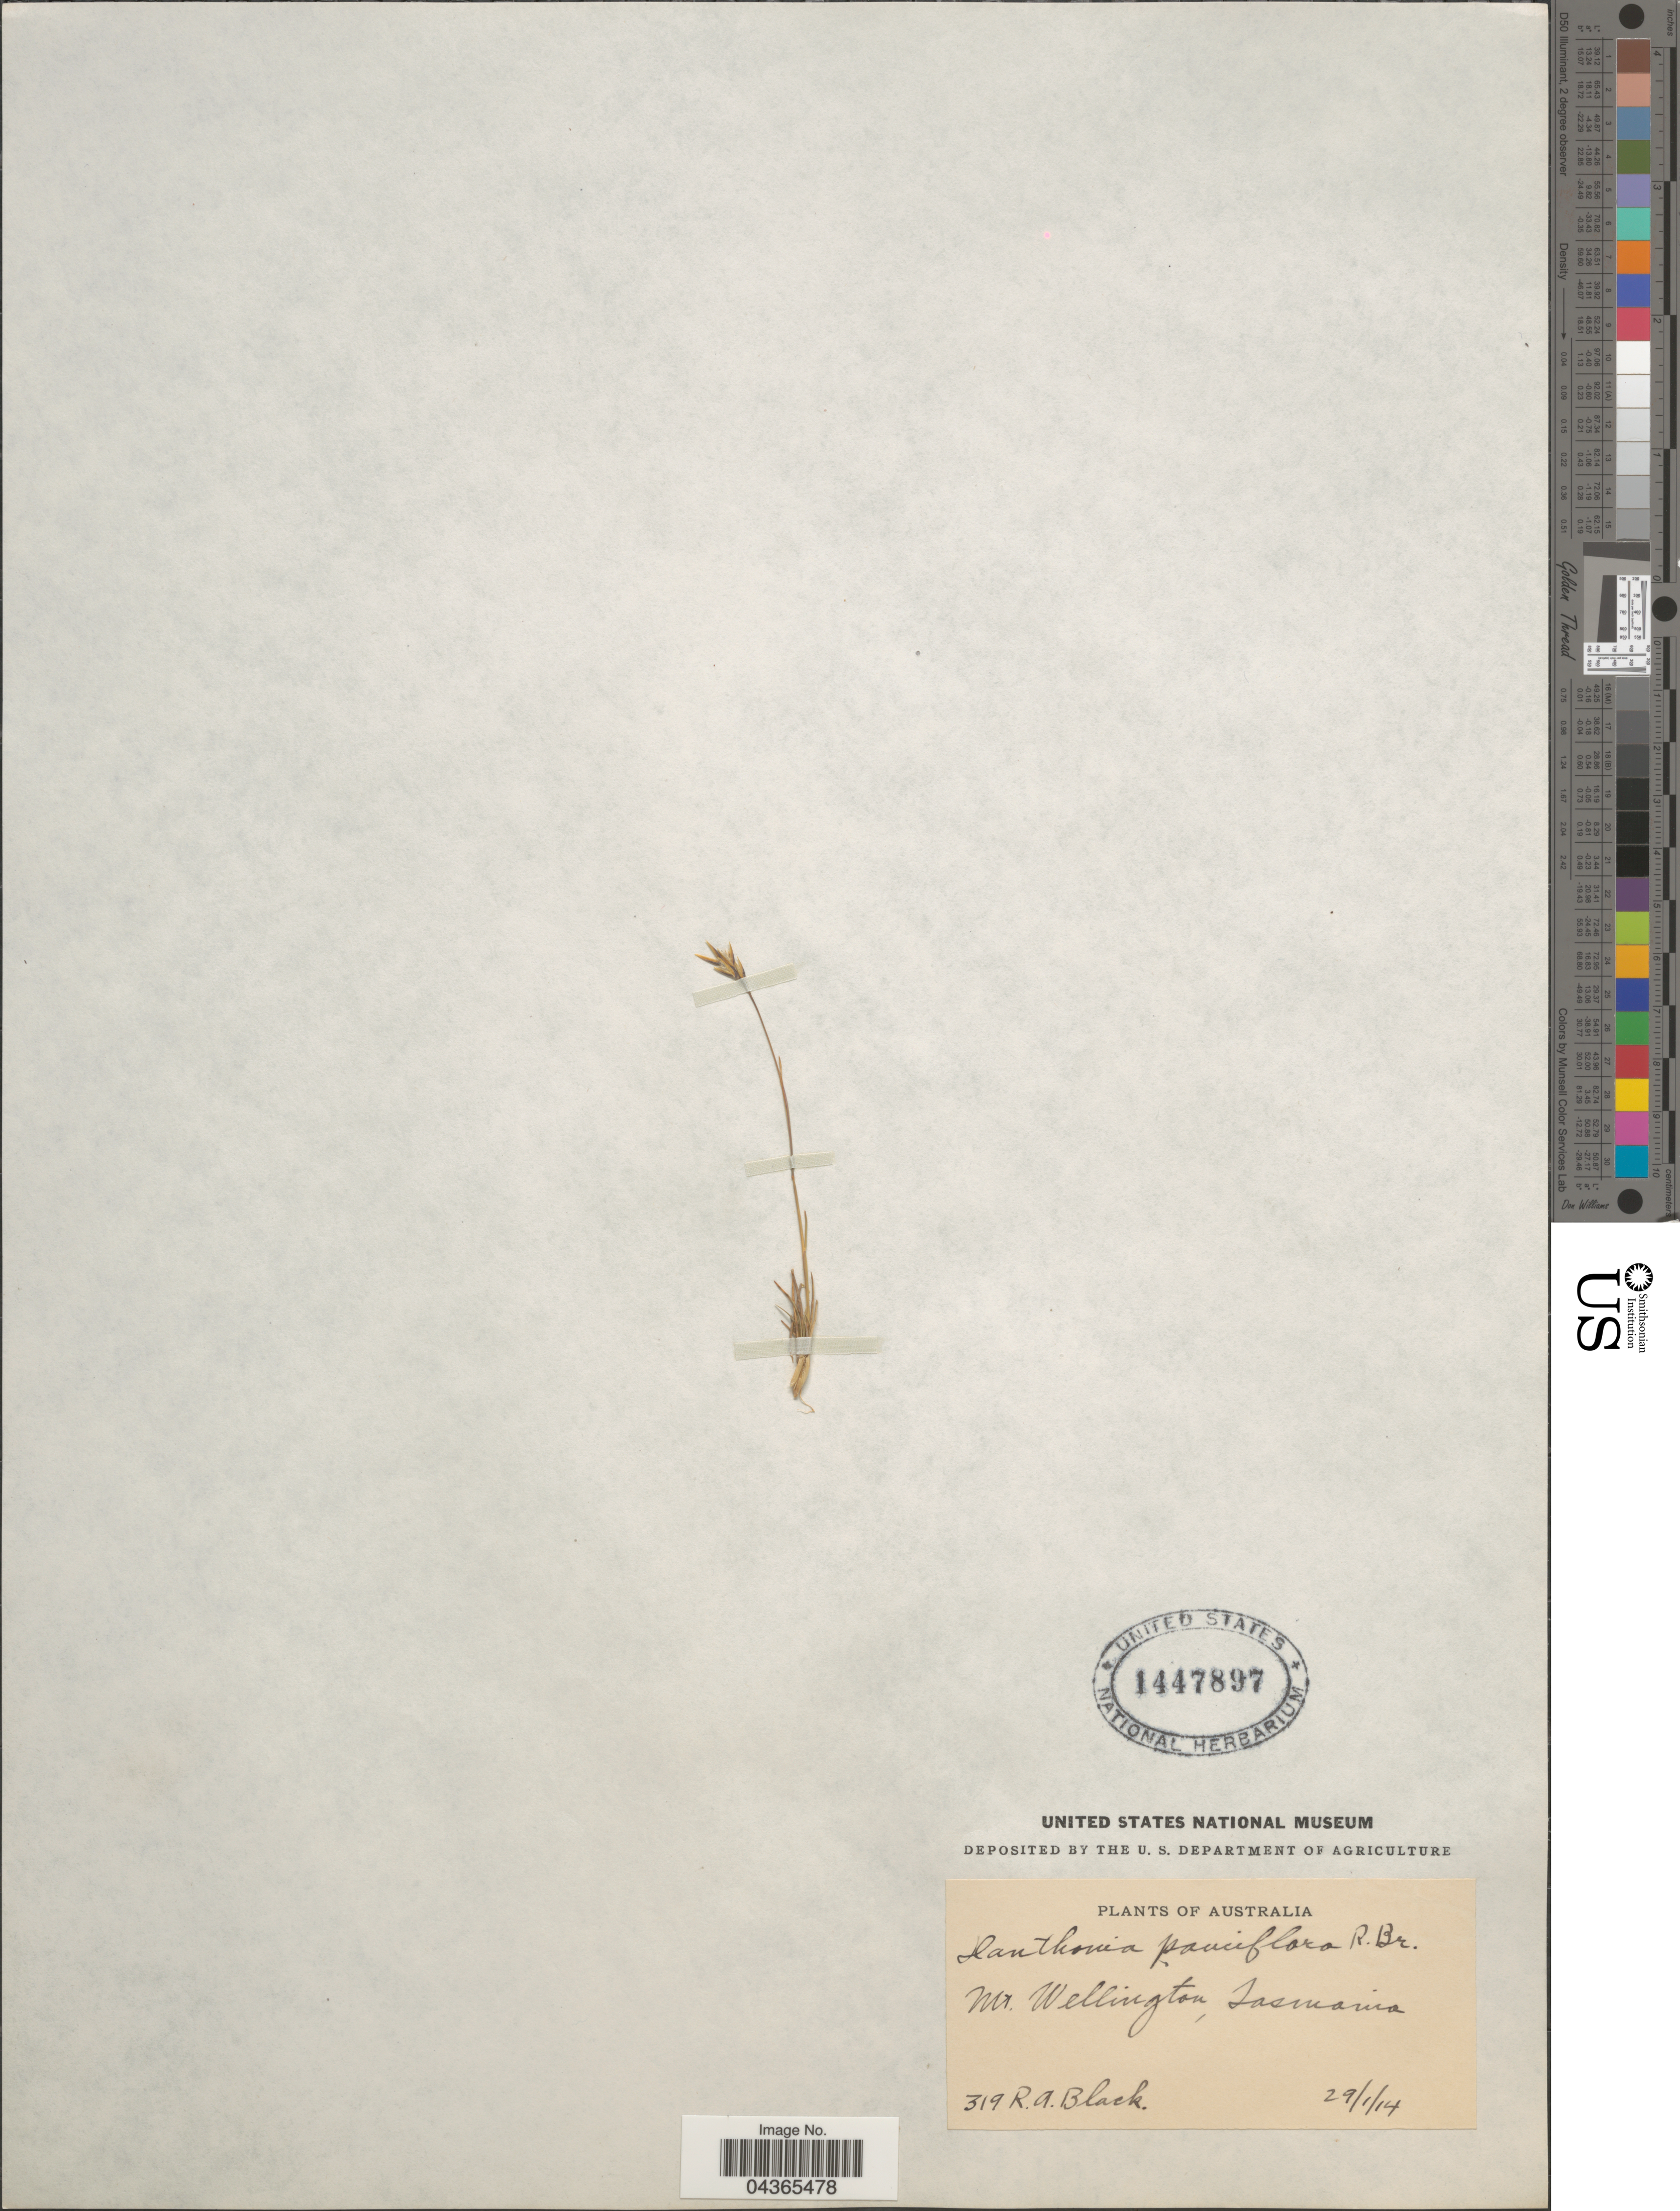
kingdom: Plantae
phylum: Tracheophyta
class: Liliopsida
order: Poales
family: Poaceae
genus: Rytidosperma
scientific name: Rytidosperma pauciflorum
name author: (R. Br.) Connor & Edgar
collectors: R. A. Black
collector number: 319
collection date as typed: Transcribed d/m/y: 29/1/14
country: Australia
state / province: Tasmania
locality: Mt. Wellington.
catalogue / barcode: US 1447897